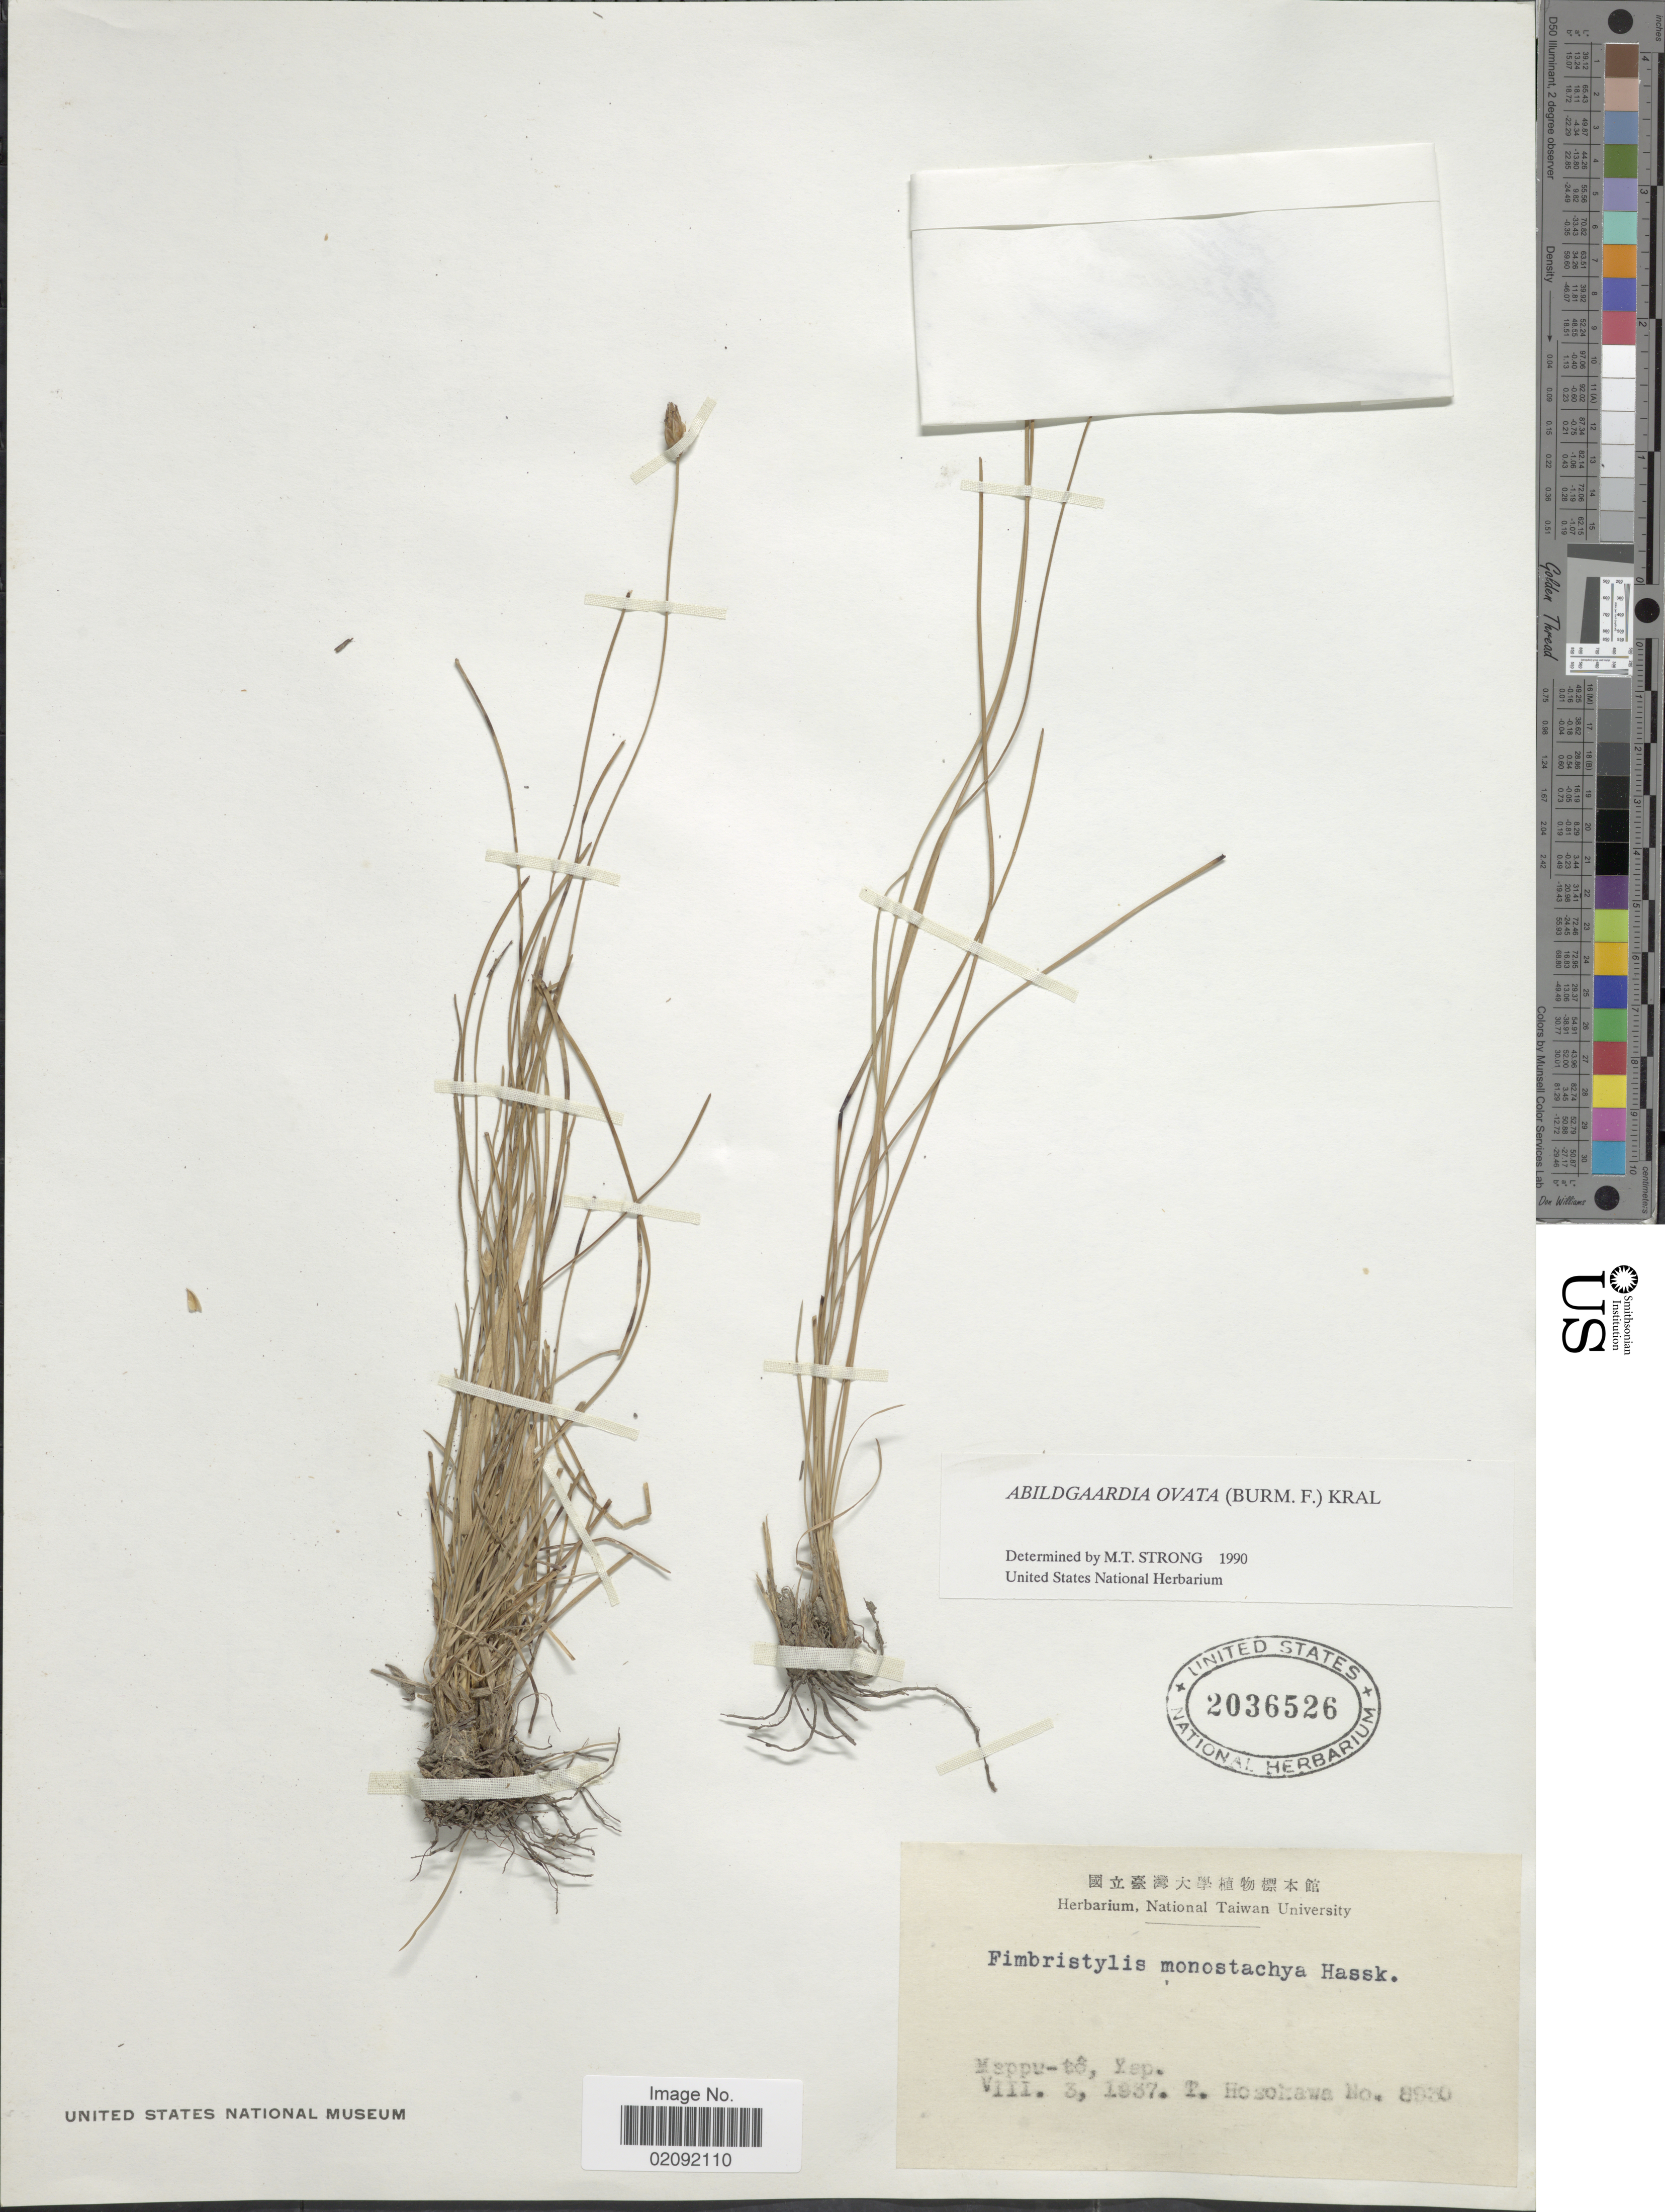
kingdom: Plantae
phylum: Tracheophyta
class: Liliopsida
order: Poales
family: Cyperaceae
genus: Abildgaardia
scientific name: Abildgaardia ovata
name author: (Burm. f.) Kral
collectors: T. Hosokawa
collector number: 8930*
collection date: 1937-08-03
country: Micronesia, Federated States of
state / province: Yap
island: Maap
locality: Mappu-to, Xap. [interpreted]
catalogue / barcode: US 2036526